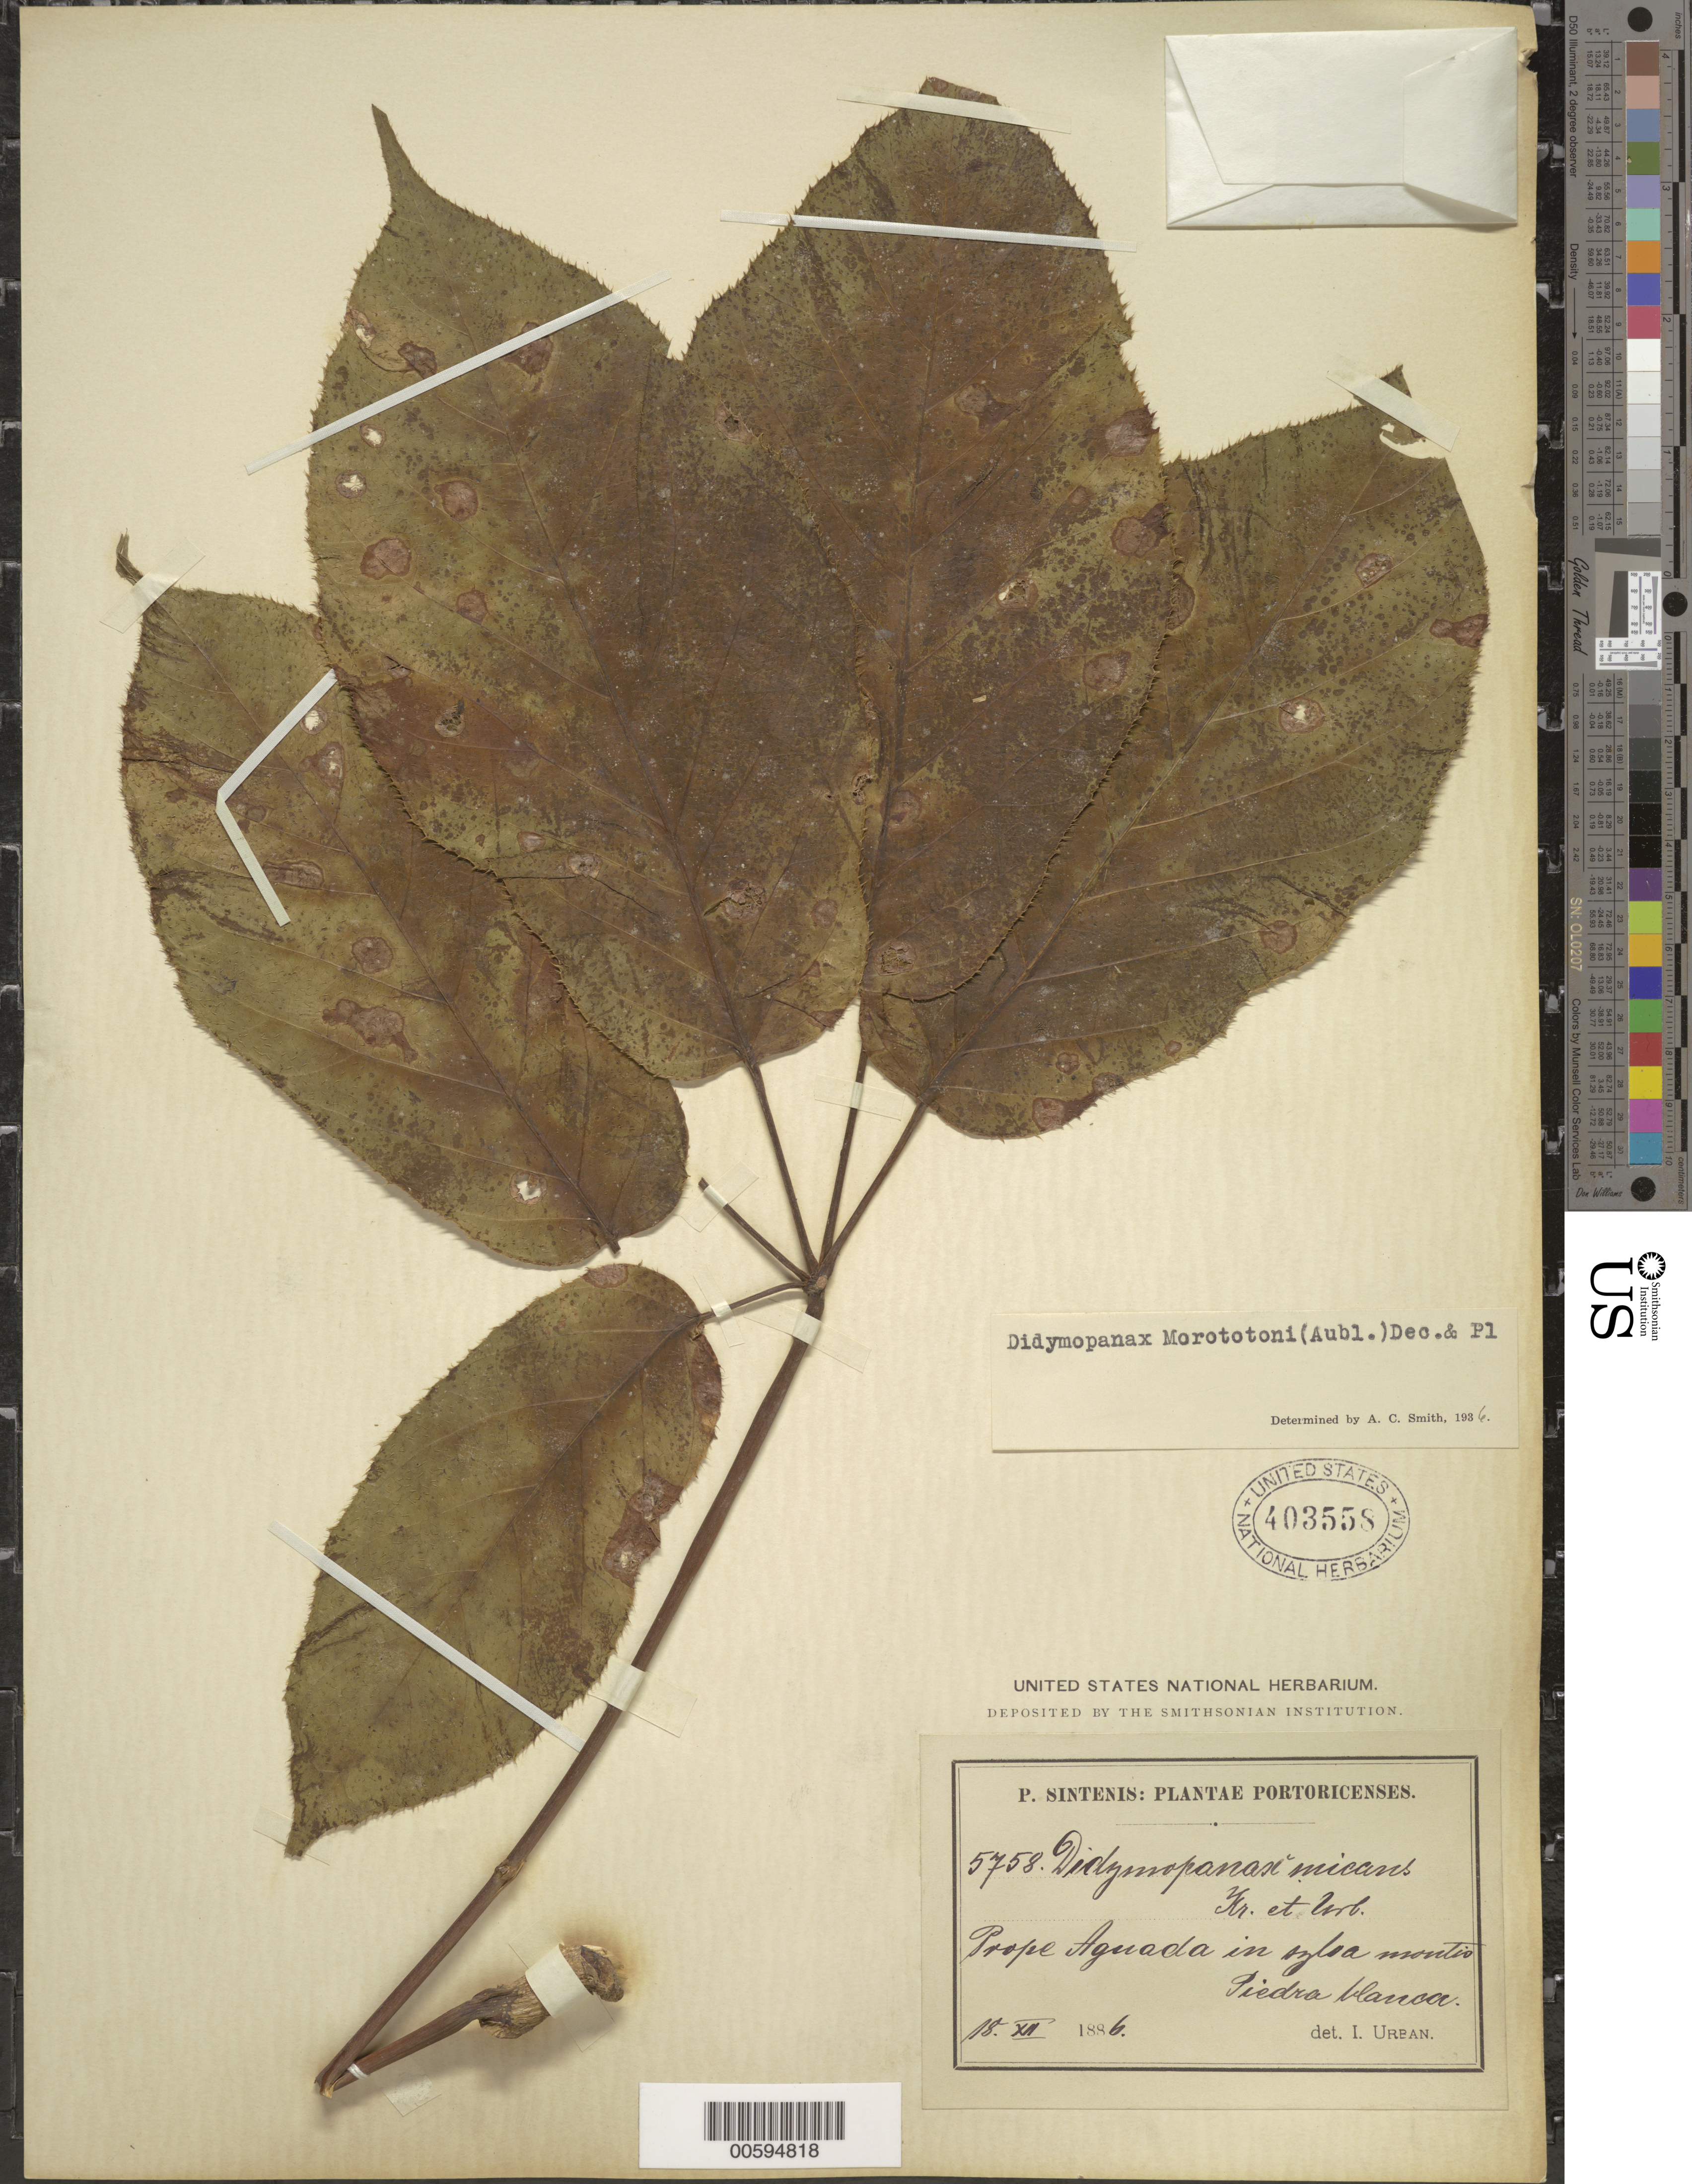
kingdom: Plantae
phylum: Tracheophyta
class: Magnoliopsida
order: Apiales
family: Araliaceae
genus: Schefflera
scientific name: Schefflera morototoni (Aubl.) Maguire, Steyerm. & Frodin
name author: (Aubl.) Maguire et al.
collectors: P. Sintenis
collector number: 5758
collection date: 1886-12-18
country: Puerto Rico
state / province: Aguada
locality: Prope Aguada in sylva montis Piedra blanca.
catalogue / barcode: US 403558